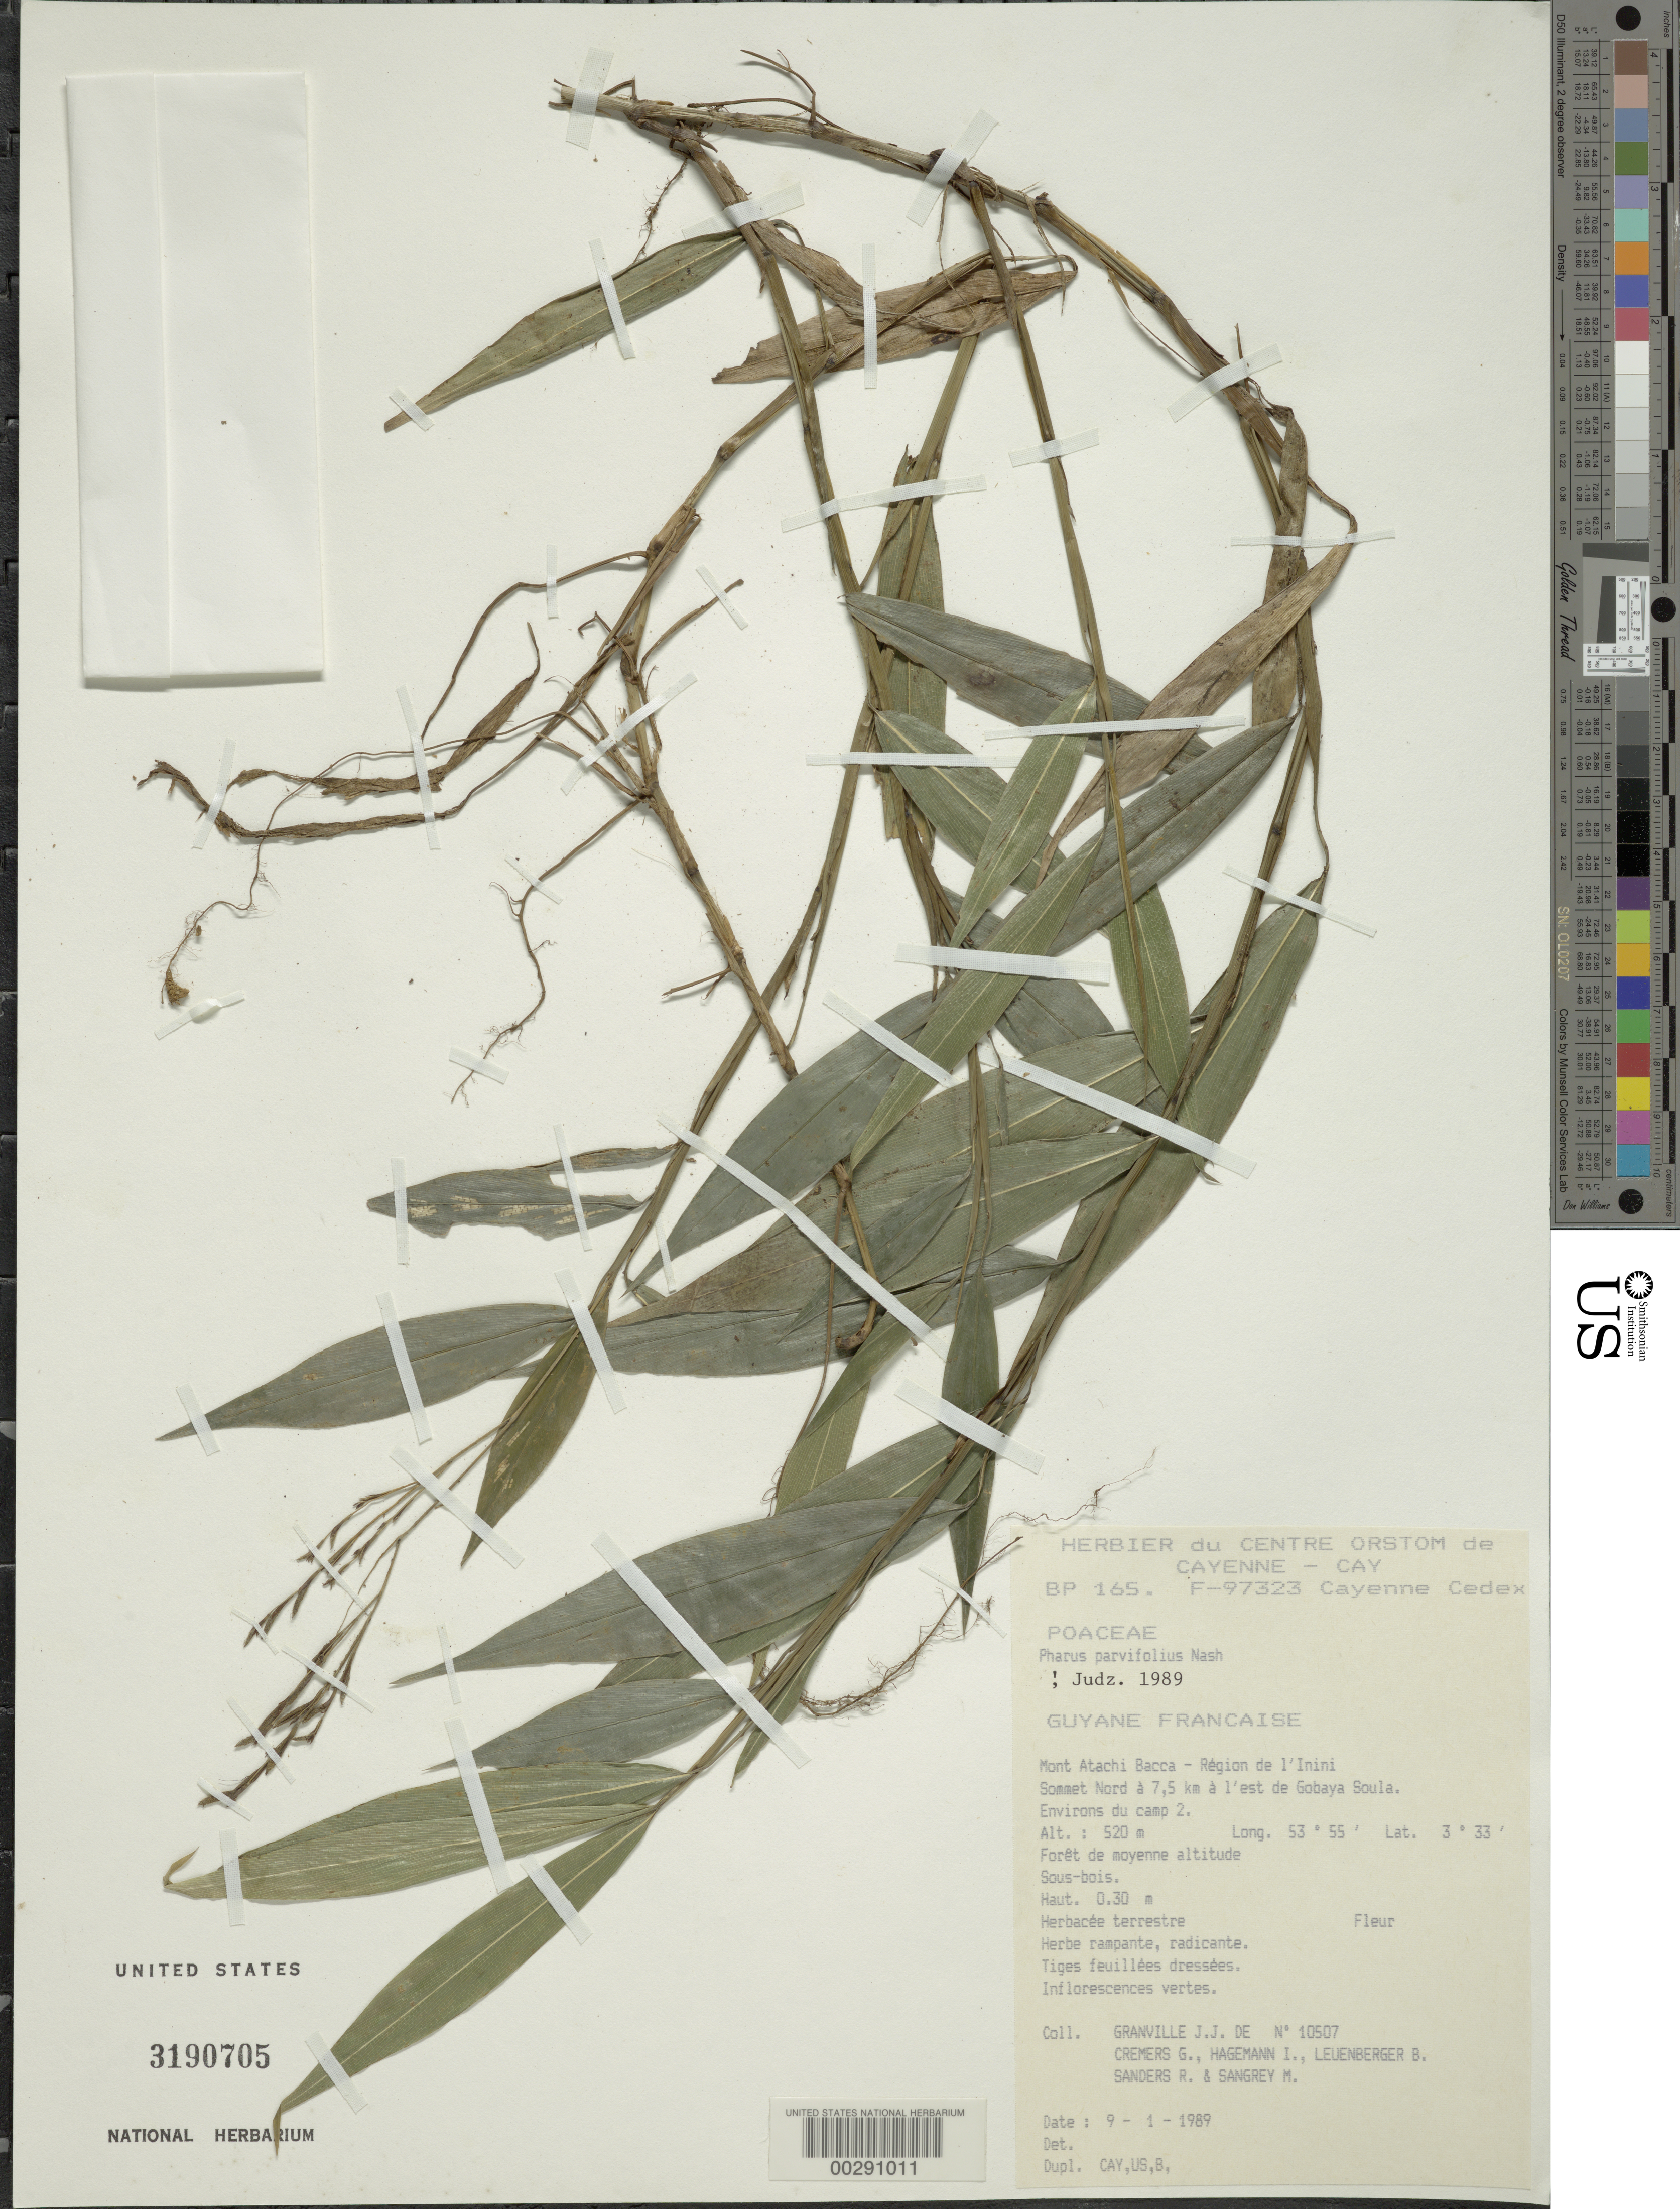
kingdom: Plantae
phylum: Tracheophyta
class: Liliopsida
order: Poales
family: Poaceae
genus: Pharus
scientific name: Pharus parvifolius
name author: Nash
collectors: J.-J. de Granville, G. Cremers, I. Hagemann, B. Leuenberger & M. S. Sangrey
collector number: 10507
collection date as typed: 09 Jan 1989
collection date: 1989-01-09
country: French Guiana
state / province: Saint-Laurent-du-Maroni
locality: Mont atachi bacca, n summit, 7.5 km e of gobaya soula, vicinity of camp no. 2. [in former inini arrondissement.]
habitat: Forest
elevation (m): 520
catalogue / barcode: US 3190705